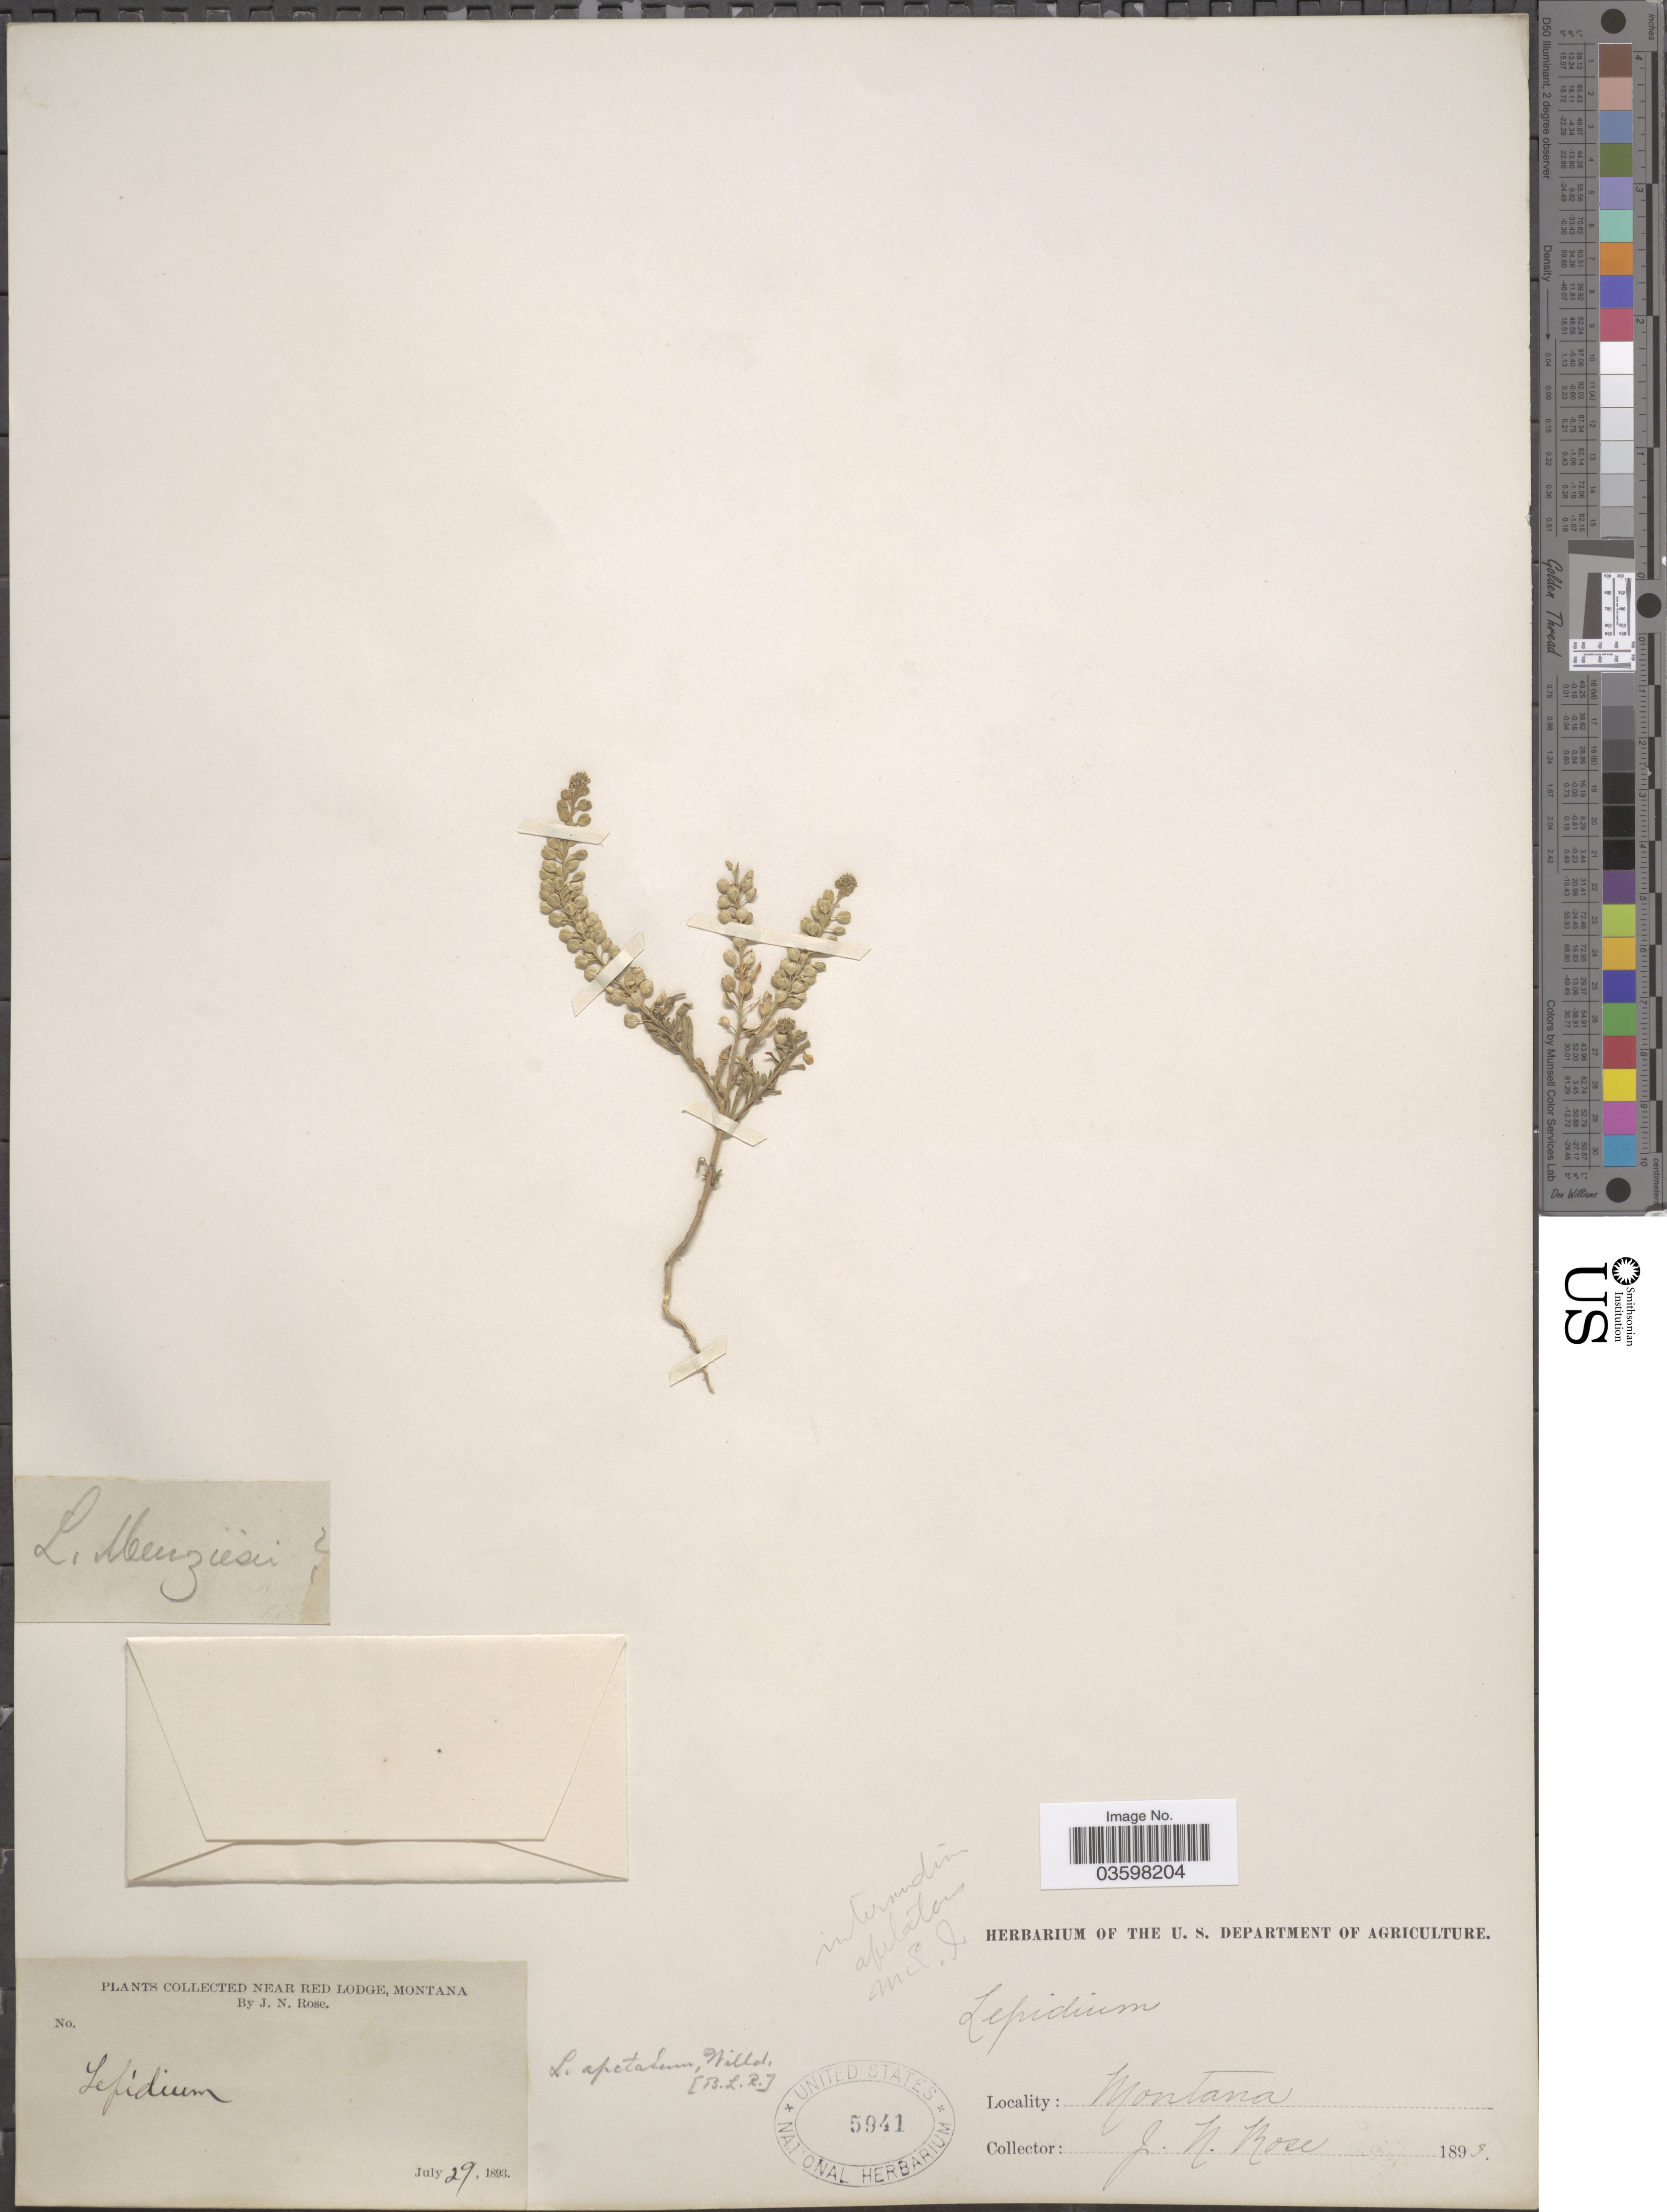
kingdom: Plantae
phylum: Tracheophyta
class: Magnoliopsida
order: Brassicales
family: Brassicaceae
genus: Lepidium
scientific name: Lepidium densiflorum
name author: Schrad.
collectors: J. N. Rose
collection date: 1893-07-29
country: United States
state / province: Montana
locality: Near Red Lodge.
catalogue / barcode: US 5941